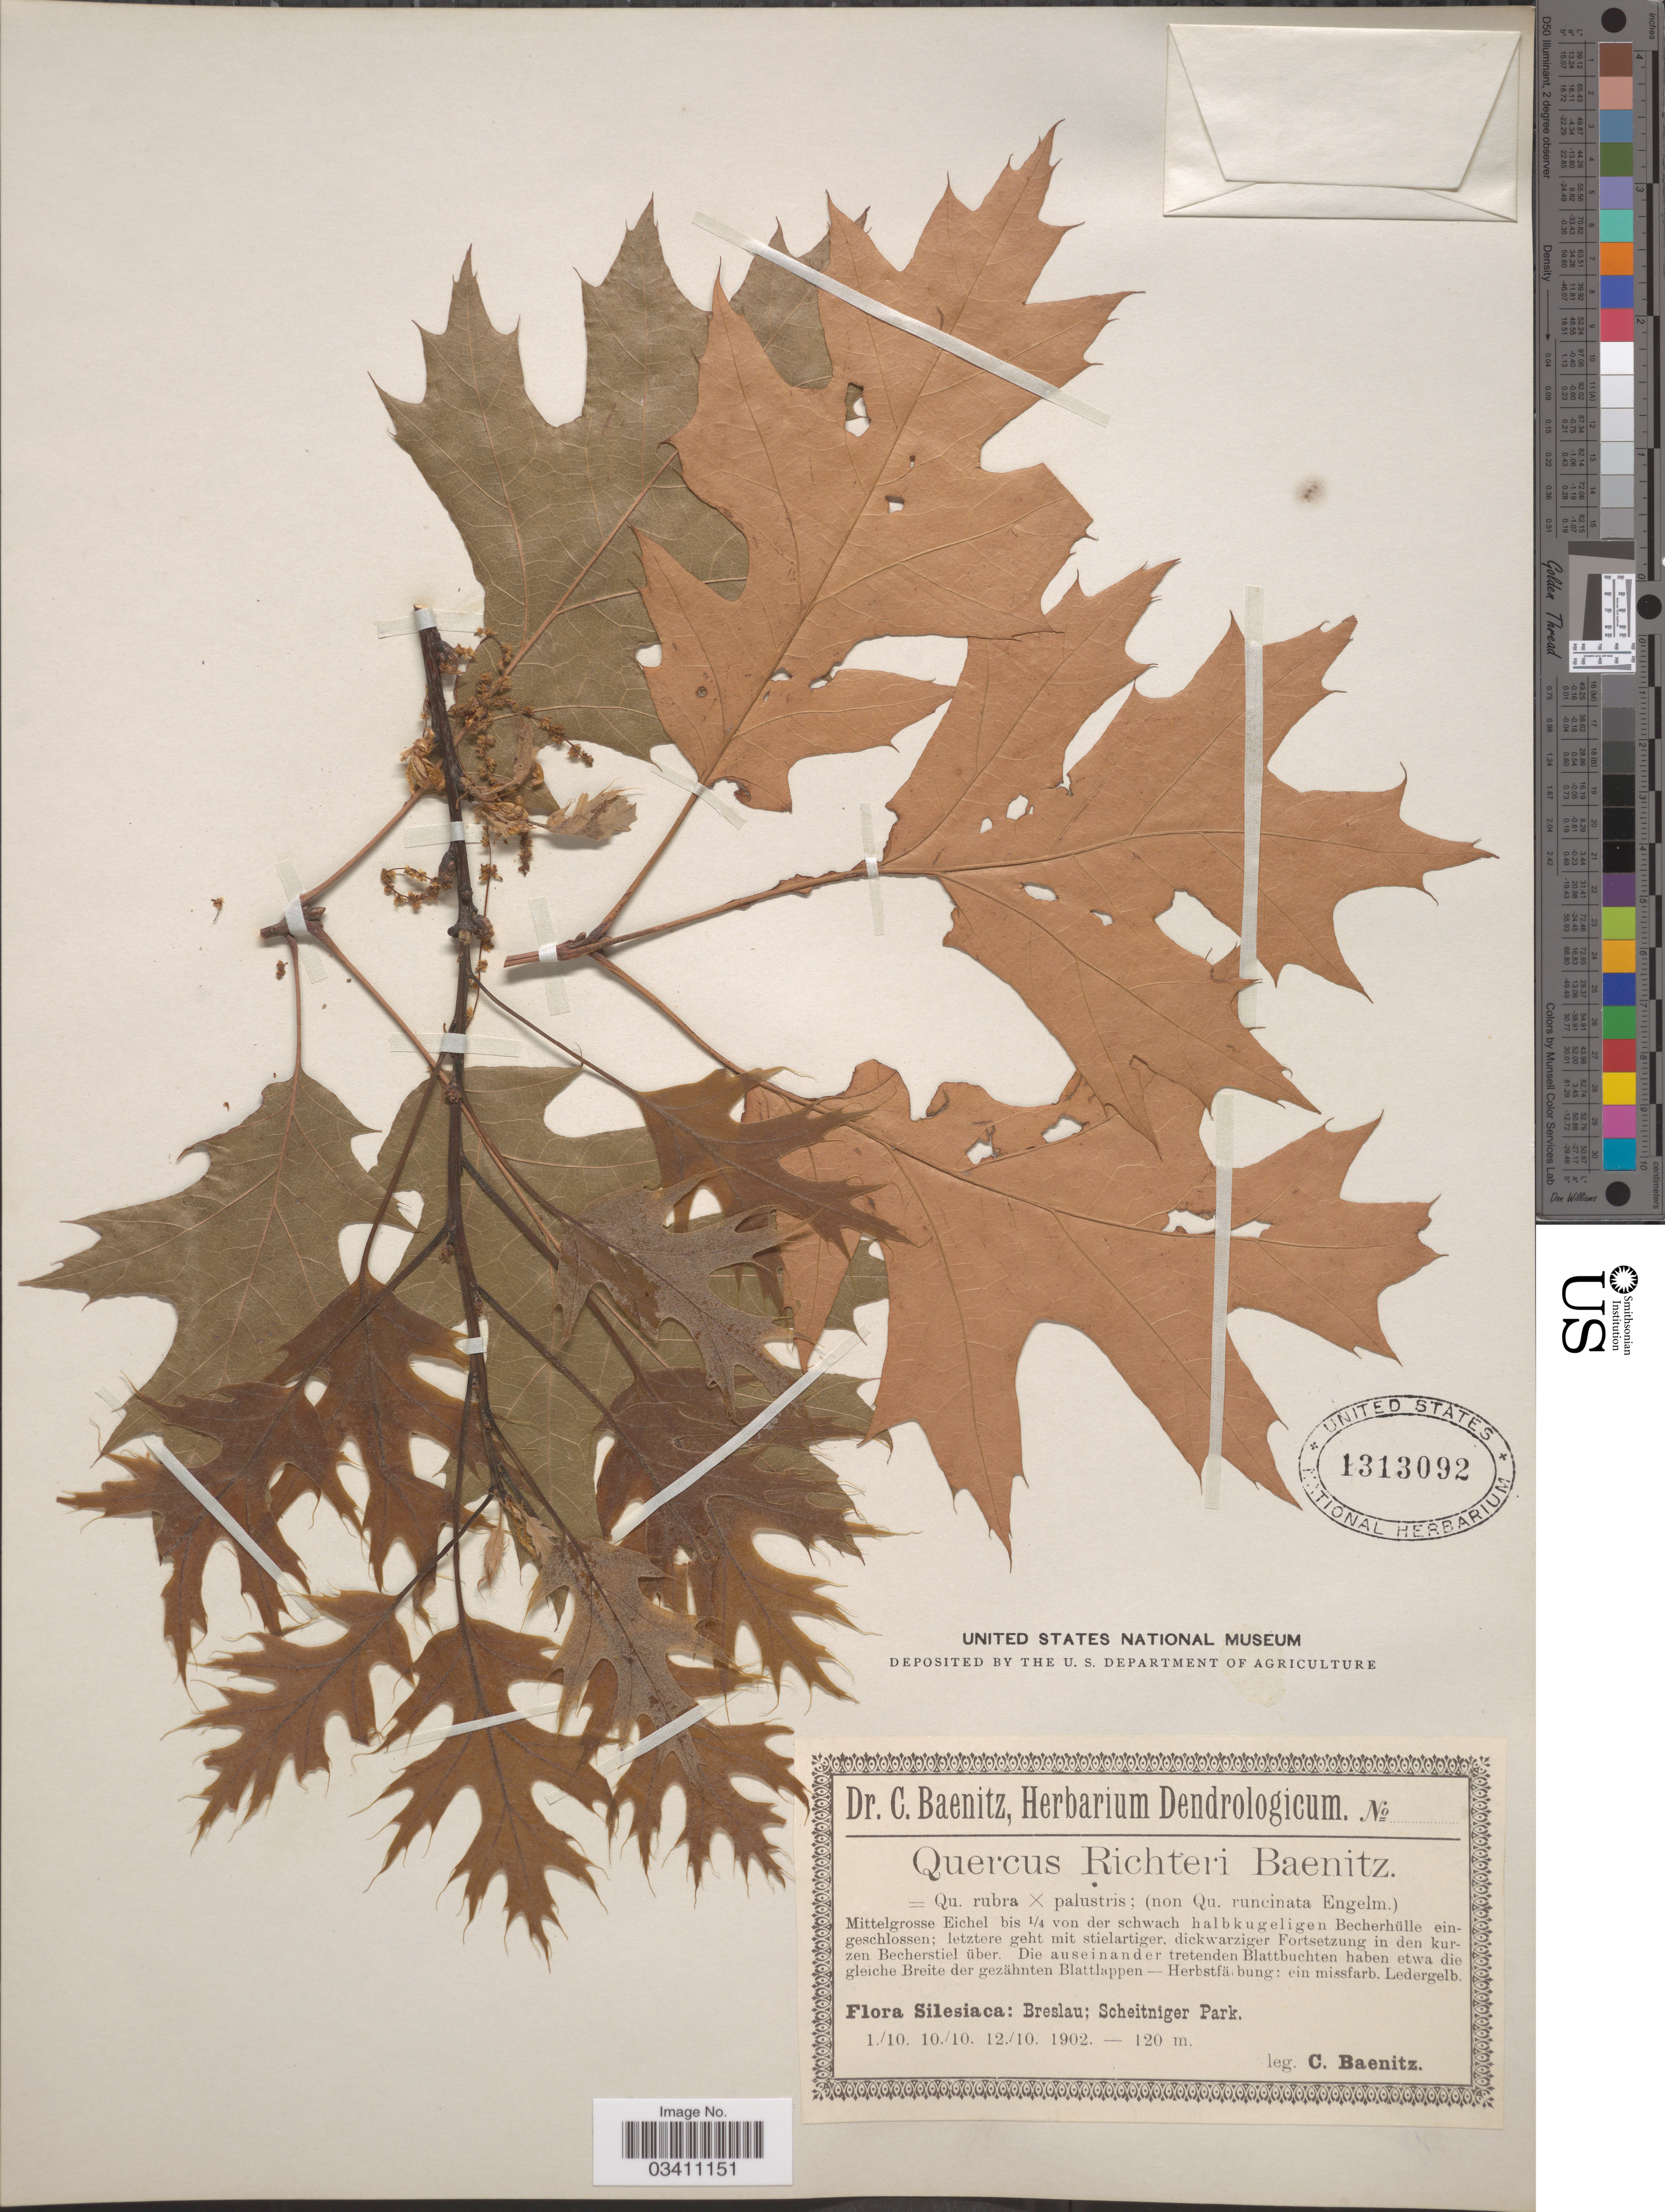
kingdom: Plantae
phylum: Tracheophyta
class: Magnoliopsida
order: Fagales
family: Fagaceae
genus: Quercus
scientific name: Quercus x richteri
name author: Baen.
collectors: C. G. Baenitz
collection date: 1902-10-01/1902-10-12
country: Poland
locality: Silesiaca: Breslau; Scheitniger Park.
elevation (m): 120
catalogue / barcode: US 1313092